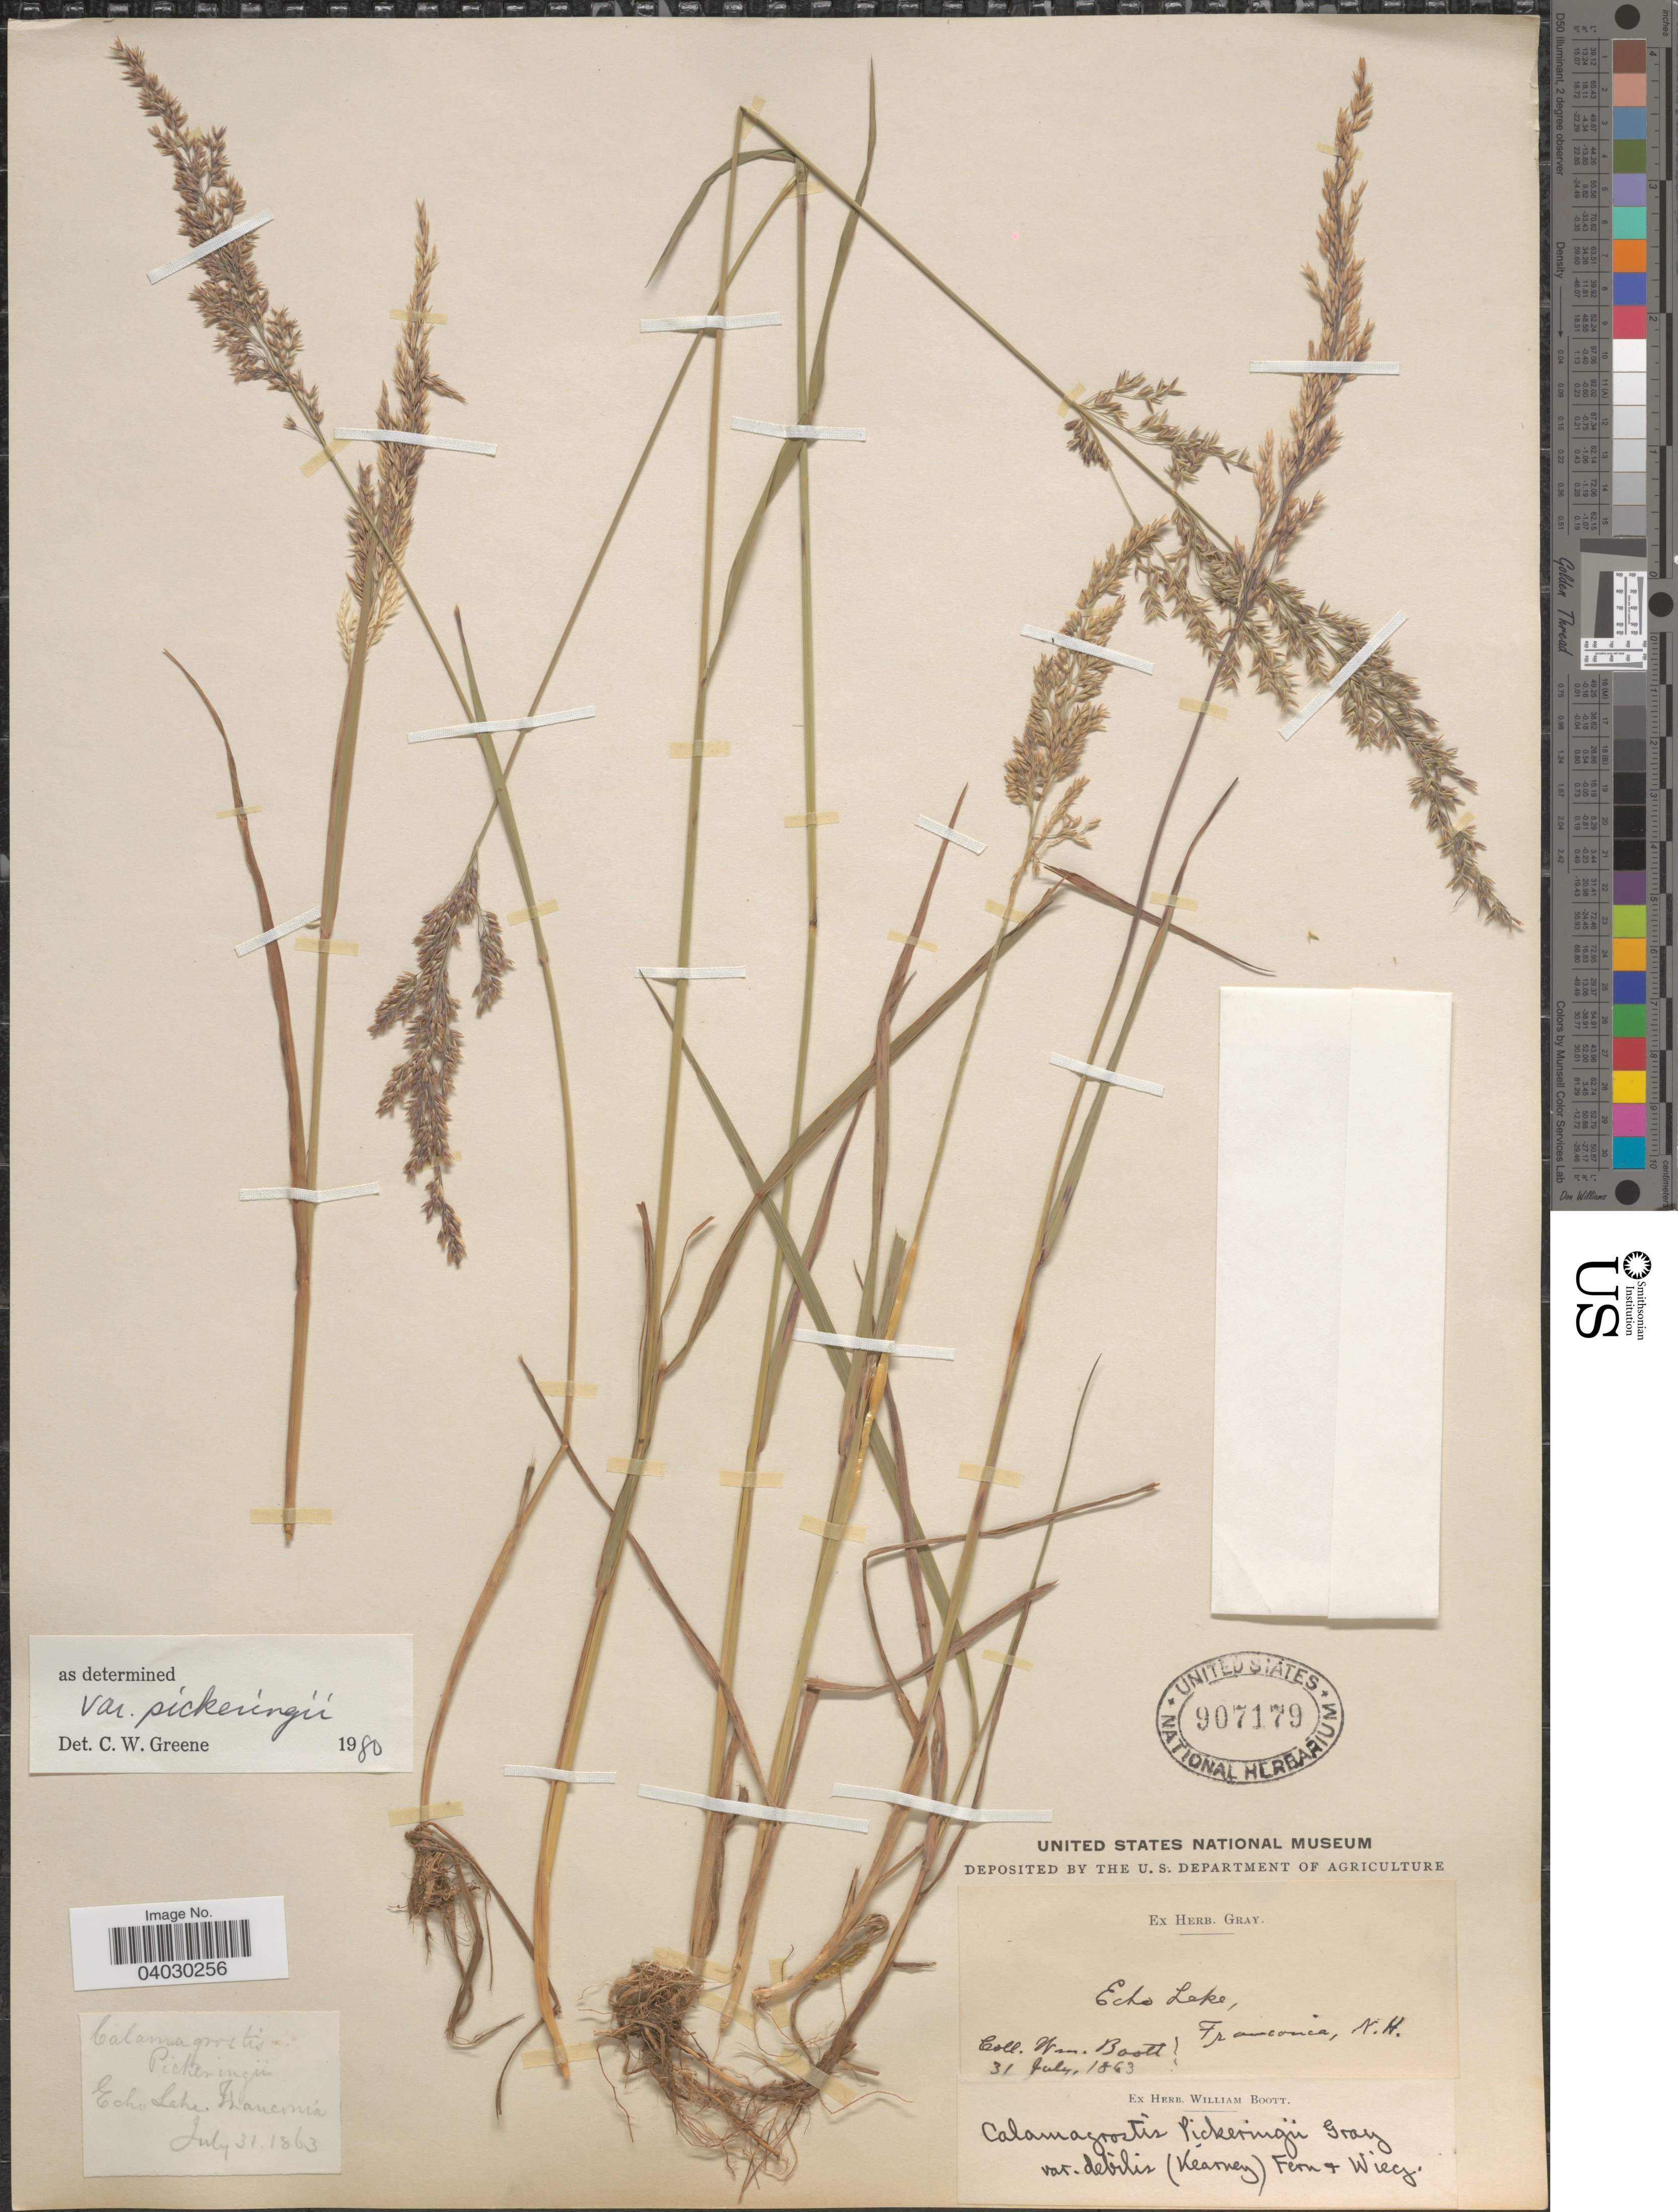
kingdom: Plantae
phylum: Tracheophyta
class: Liliopsida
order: Poales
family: Poaceae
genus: Calamagrostis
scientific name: Calamagrostis pickeringii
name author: A. Gray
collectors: W. Boott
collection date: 1863-07-31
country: United States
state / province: New Hampshire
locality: Echo Lake, Franconia.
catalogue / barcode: US 907179